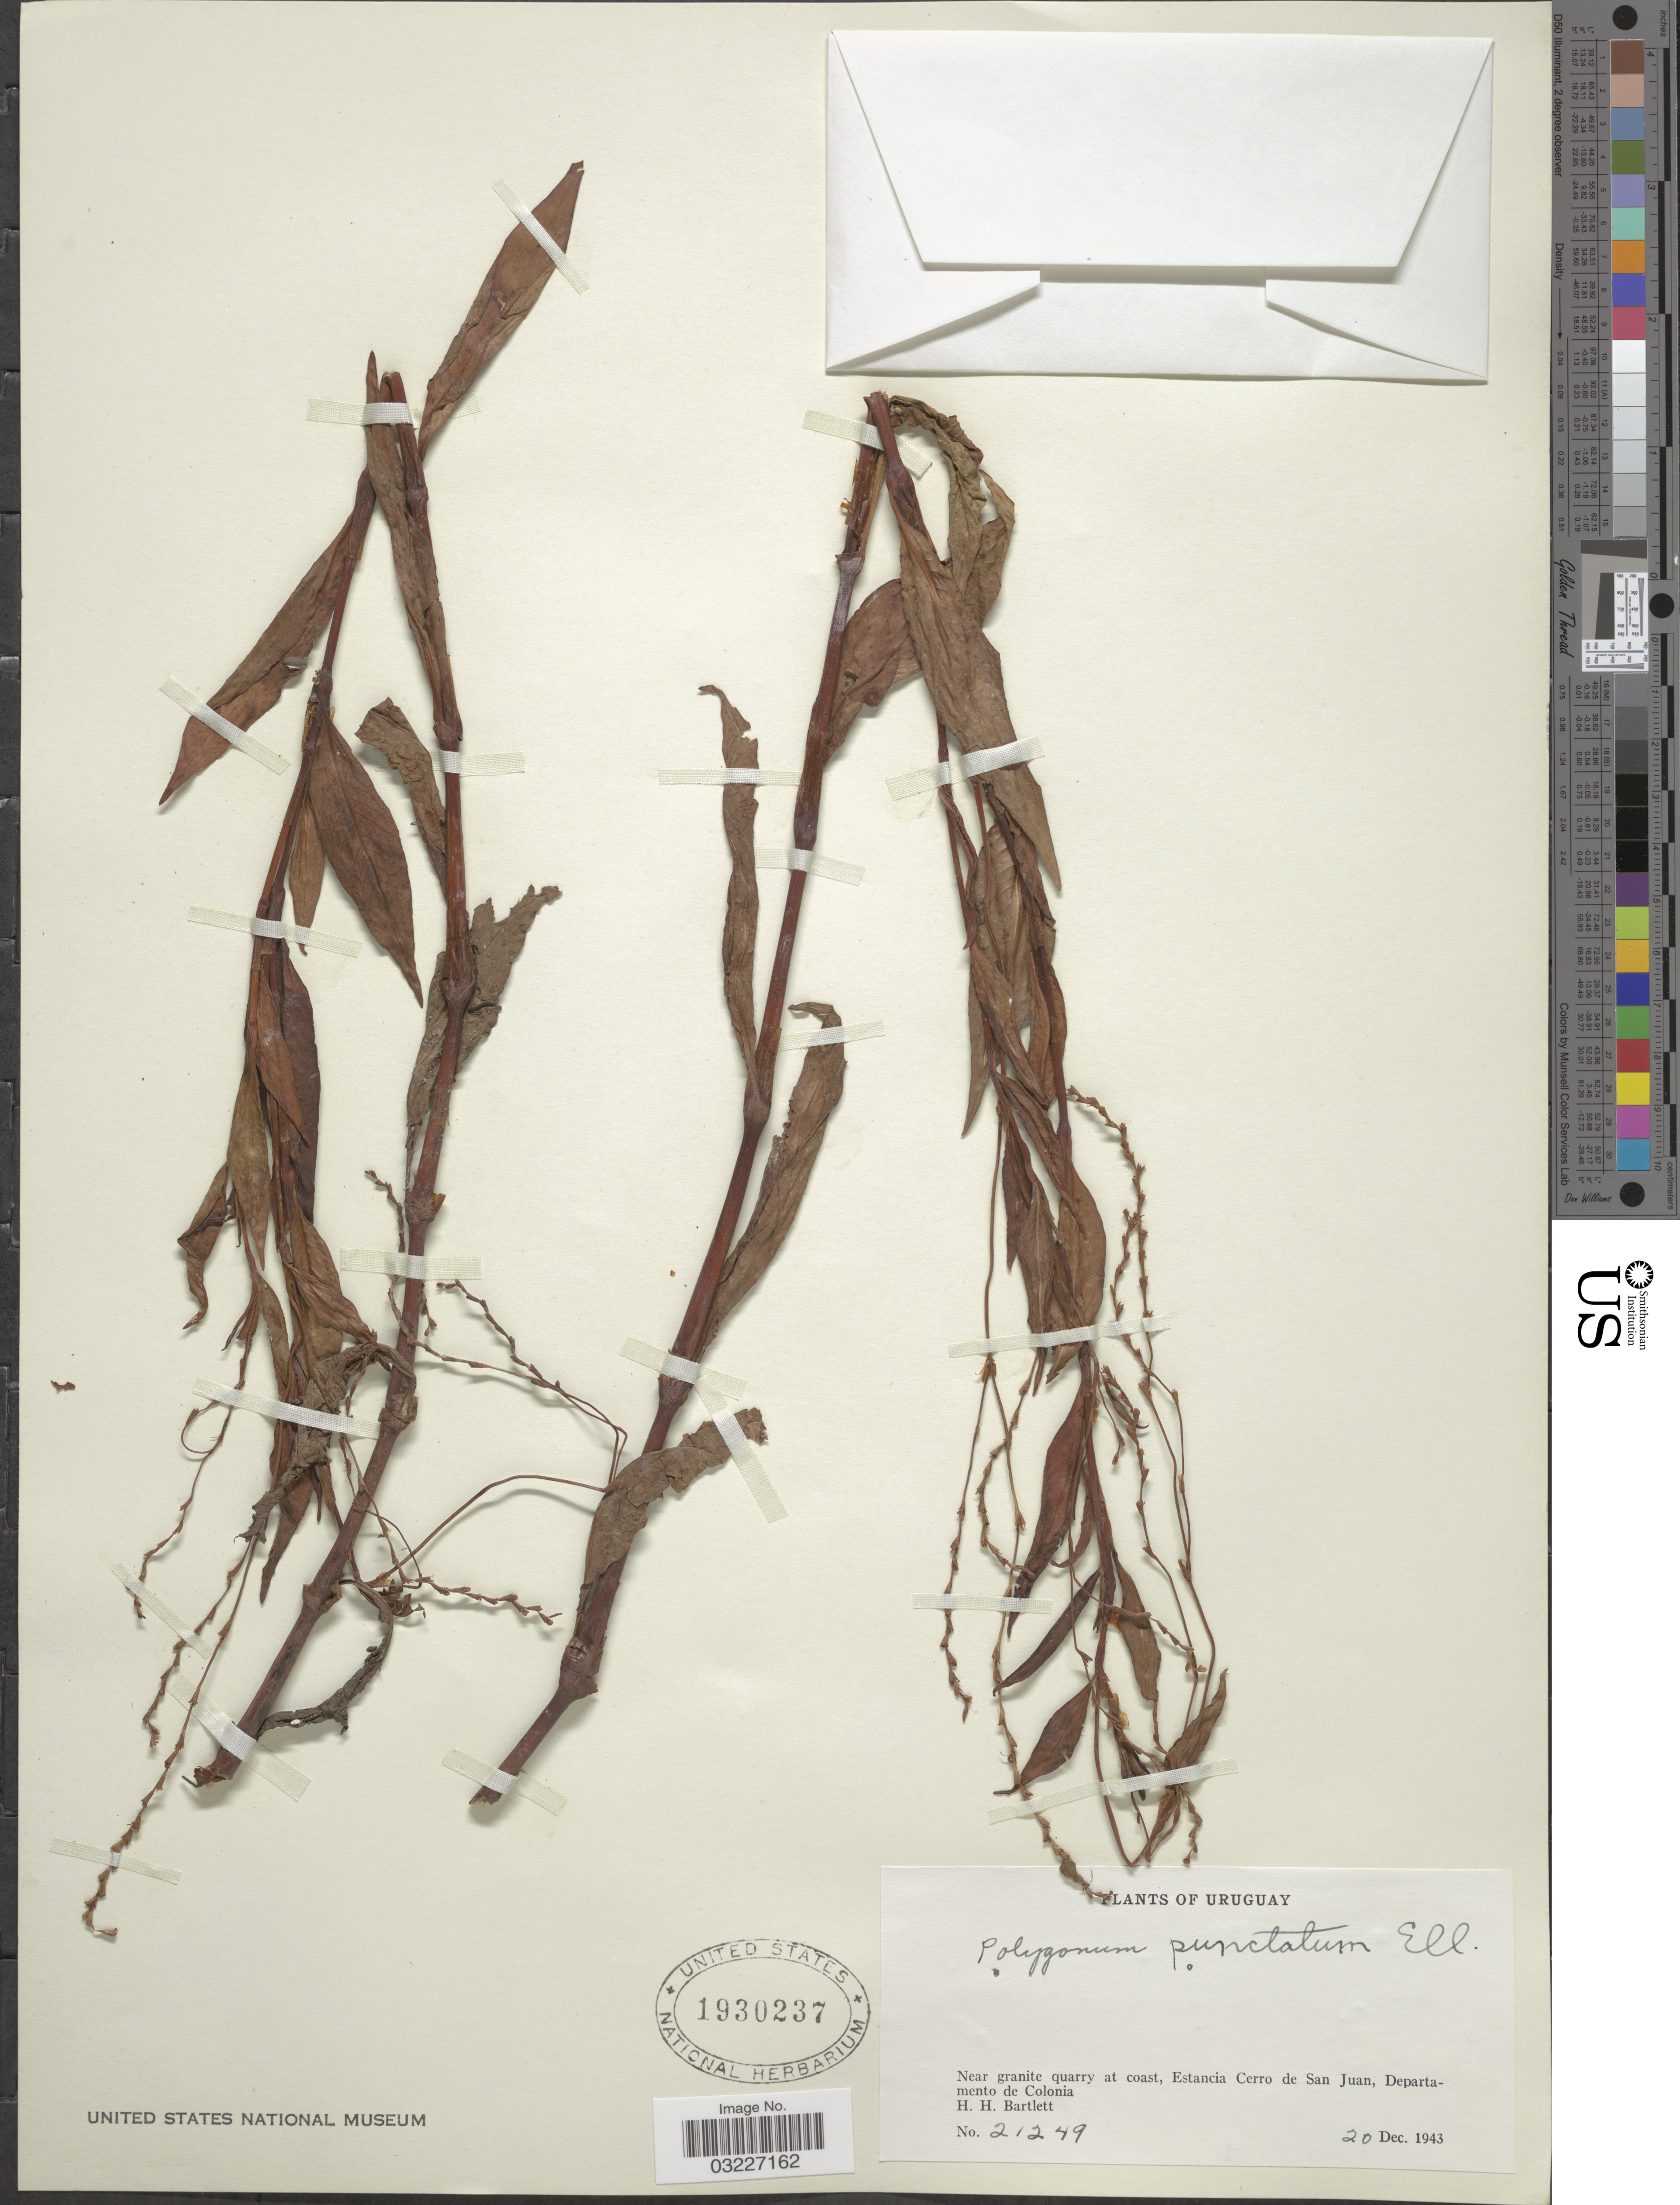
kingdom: Plantae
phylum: Tracheophyta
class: Magnoliopsida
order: Caryophyllales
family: Polygonaceae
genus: Polygonum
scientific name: Polygonum punctatum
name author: Elliott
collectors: H. H. Bartlett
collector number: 21249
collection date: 1943-12-20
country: Uruguay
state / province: Colonia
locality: Estancia Cerro de San Juan, Departamento de Colonia.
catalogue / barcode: US 1930237